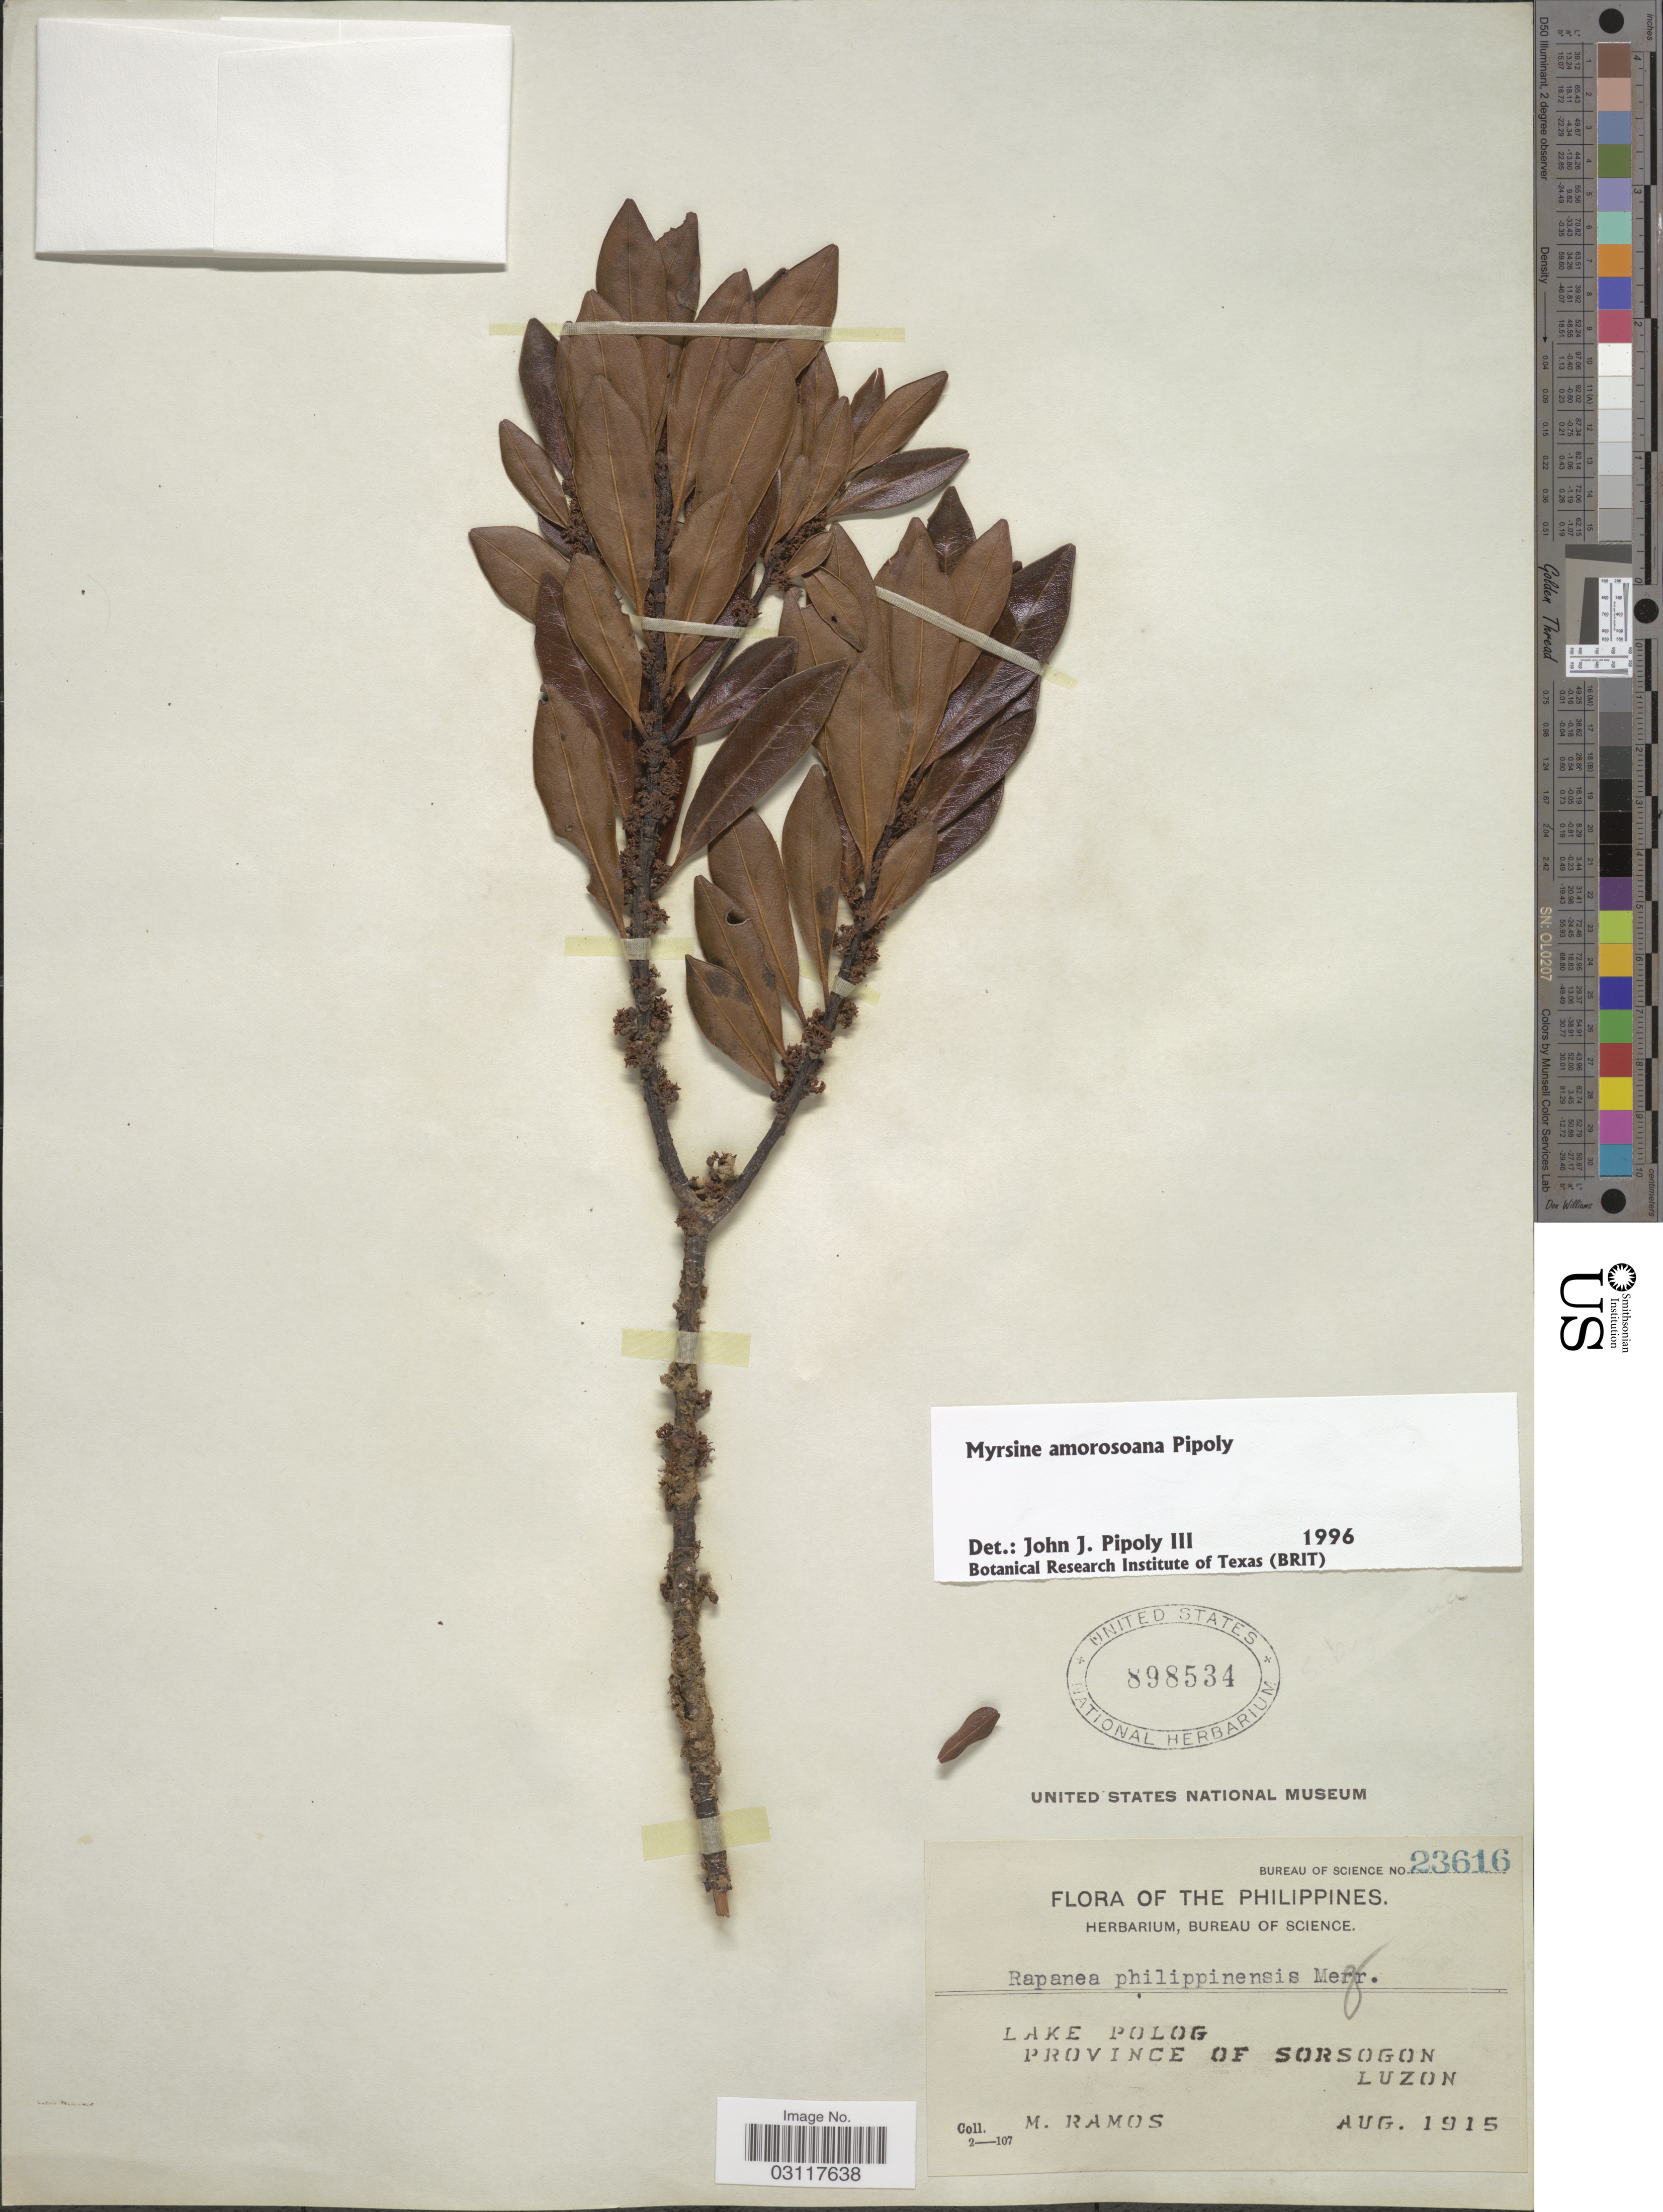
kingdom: Plantae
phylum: Tracheophyta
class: Magnoliopsida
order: Ericales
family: Primulaceae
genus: Myrsine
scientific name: Myrsine sp.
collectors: M. Ramos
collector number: Bureau of Science 23616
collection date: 1915-08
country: Philippines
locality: Lake Polog, Province of Sorsogon, Luzon.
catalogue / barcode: US 898534